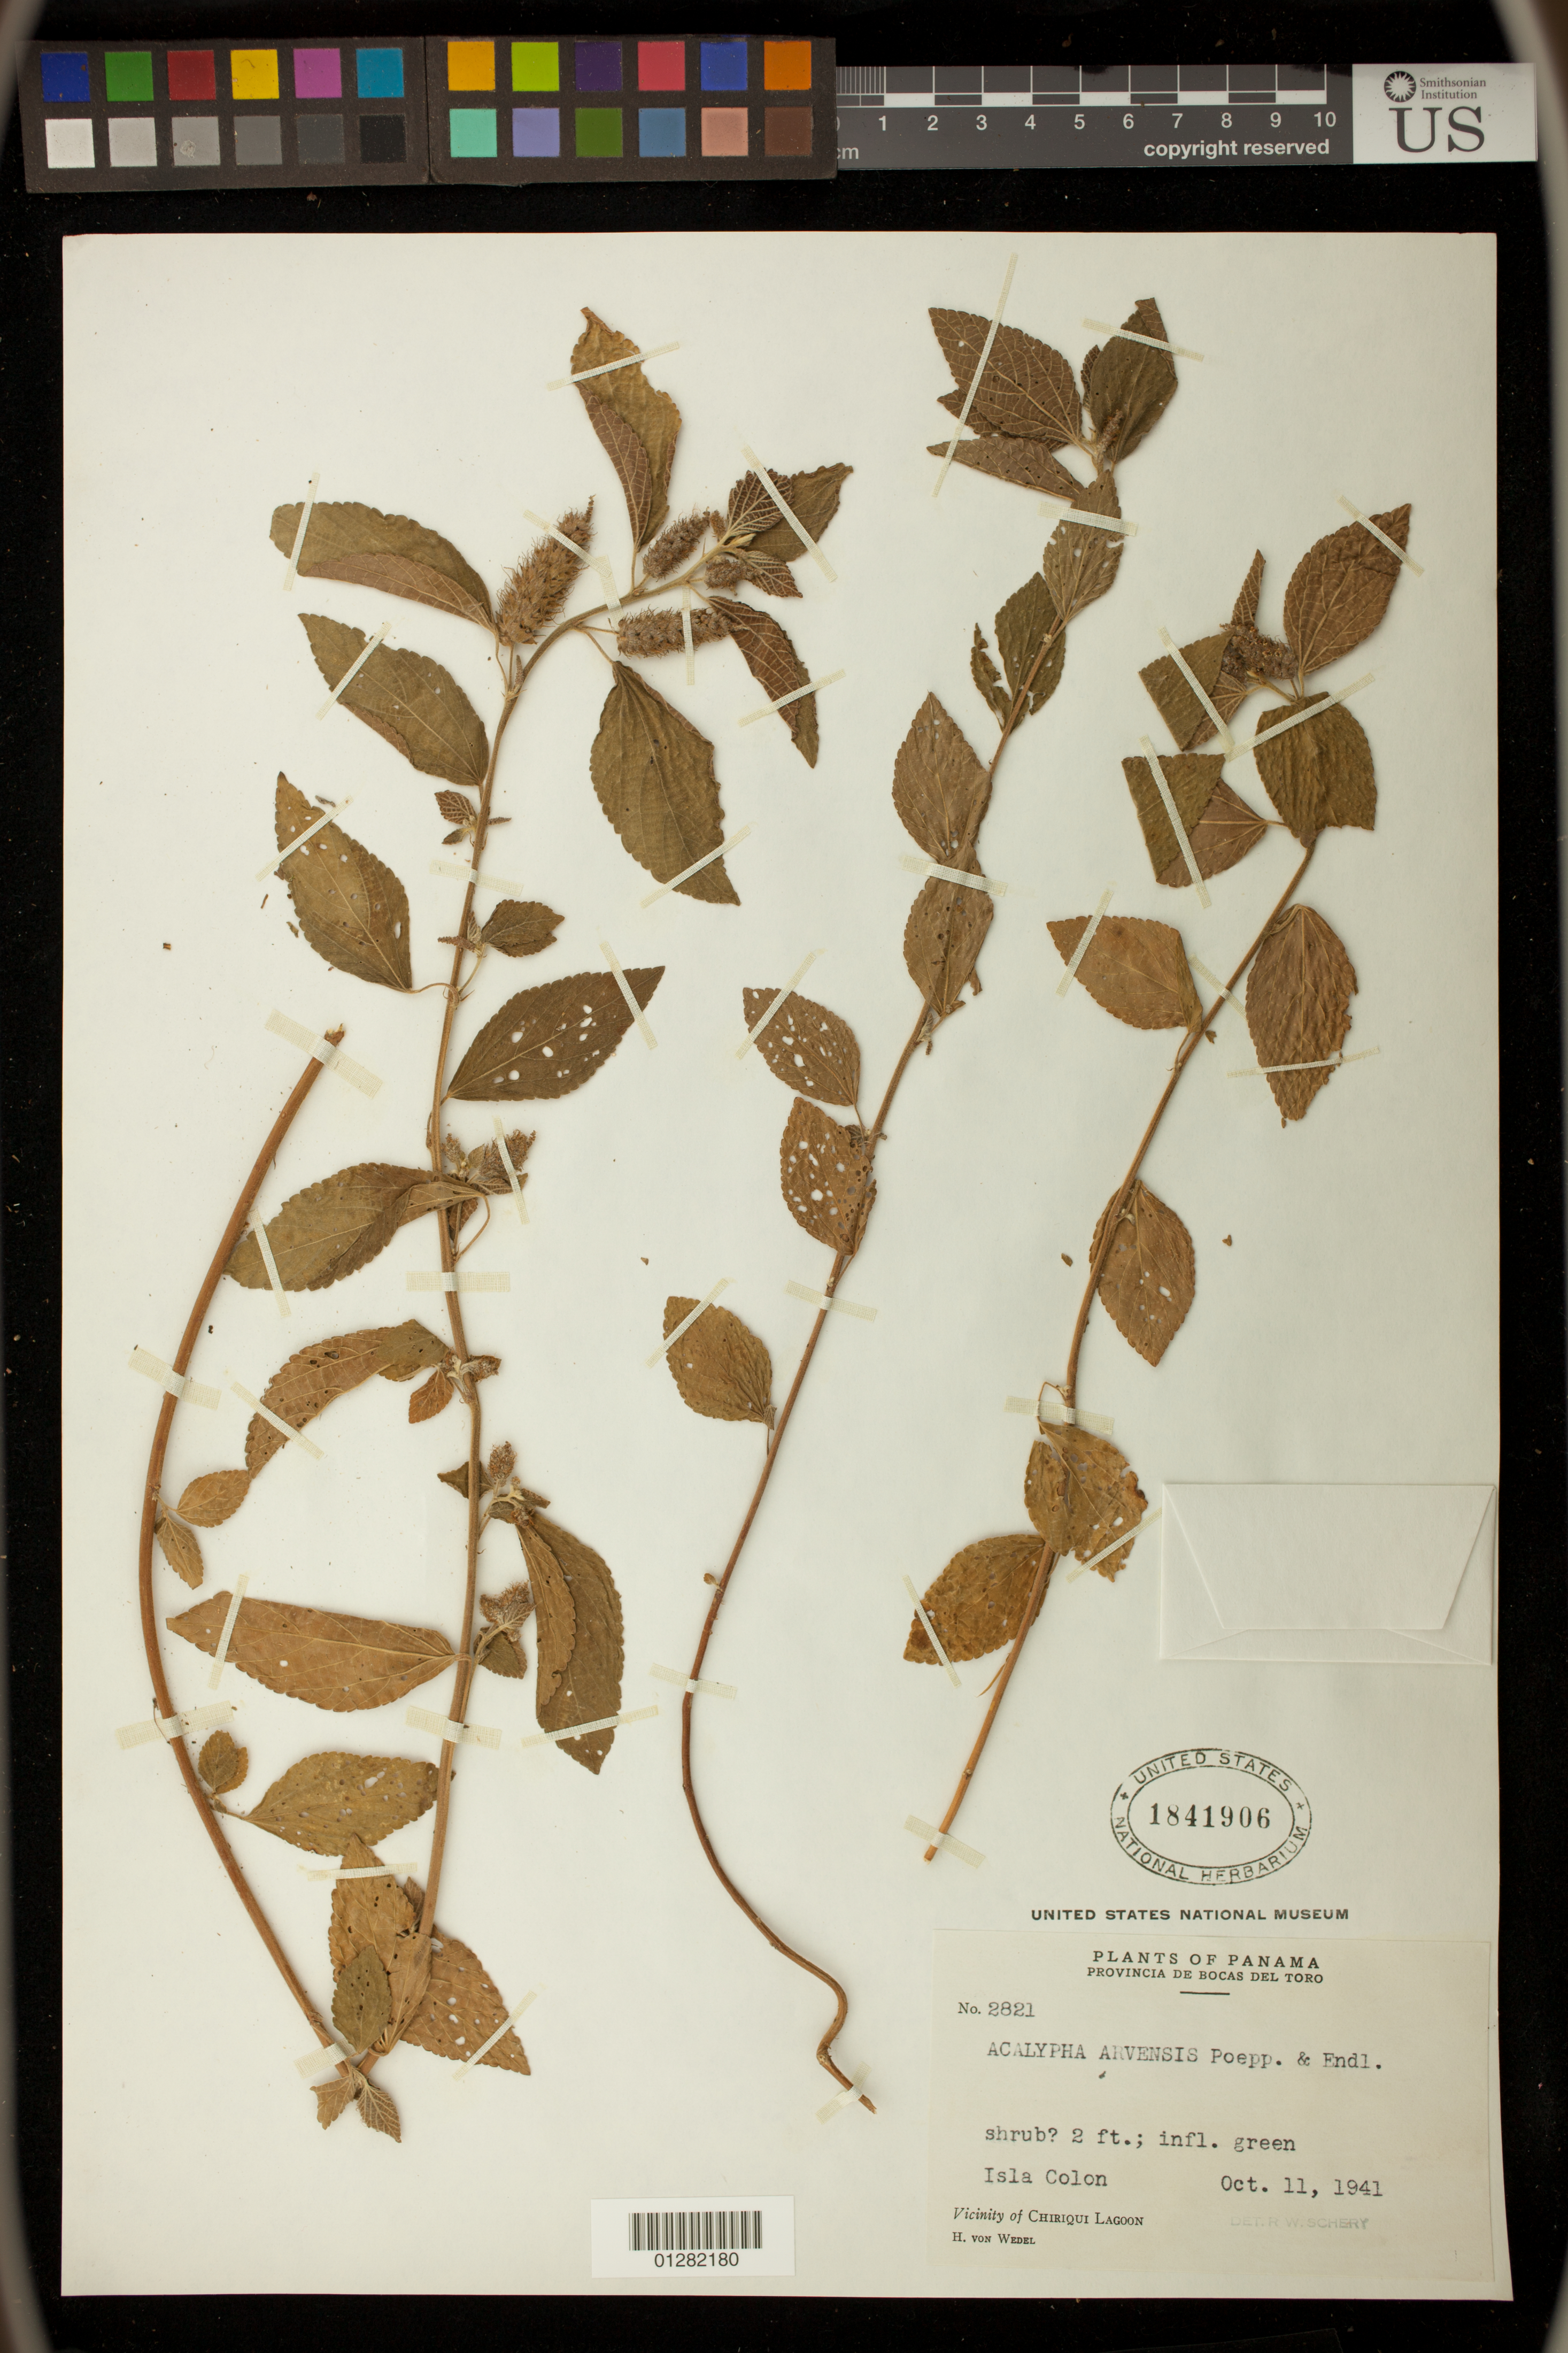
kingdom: Plantae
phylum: Tracheophyta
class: Magnoliopsida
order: Malpighiales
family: Euphorbiaceae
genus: Acalypha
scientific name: Acalypha arvensis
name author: Poepp.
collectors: H. von Wedel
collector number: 2821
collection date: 1941-10-11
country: Panama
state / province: Bocas del Toro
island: Colón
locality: Isla Colon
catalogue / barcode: US 1841906